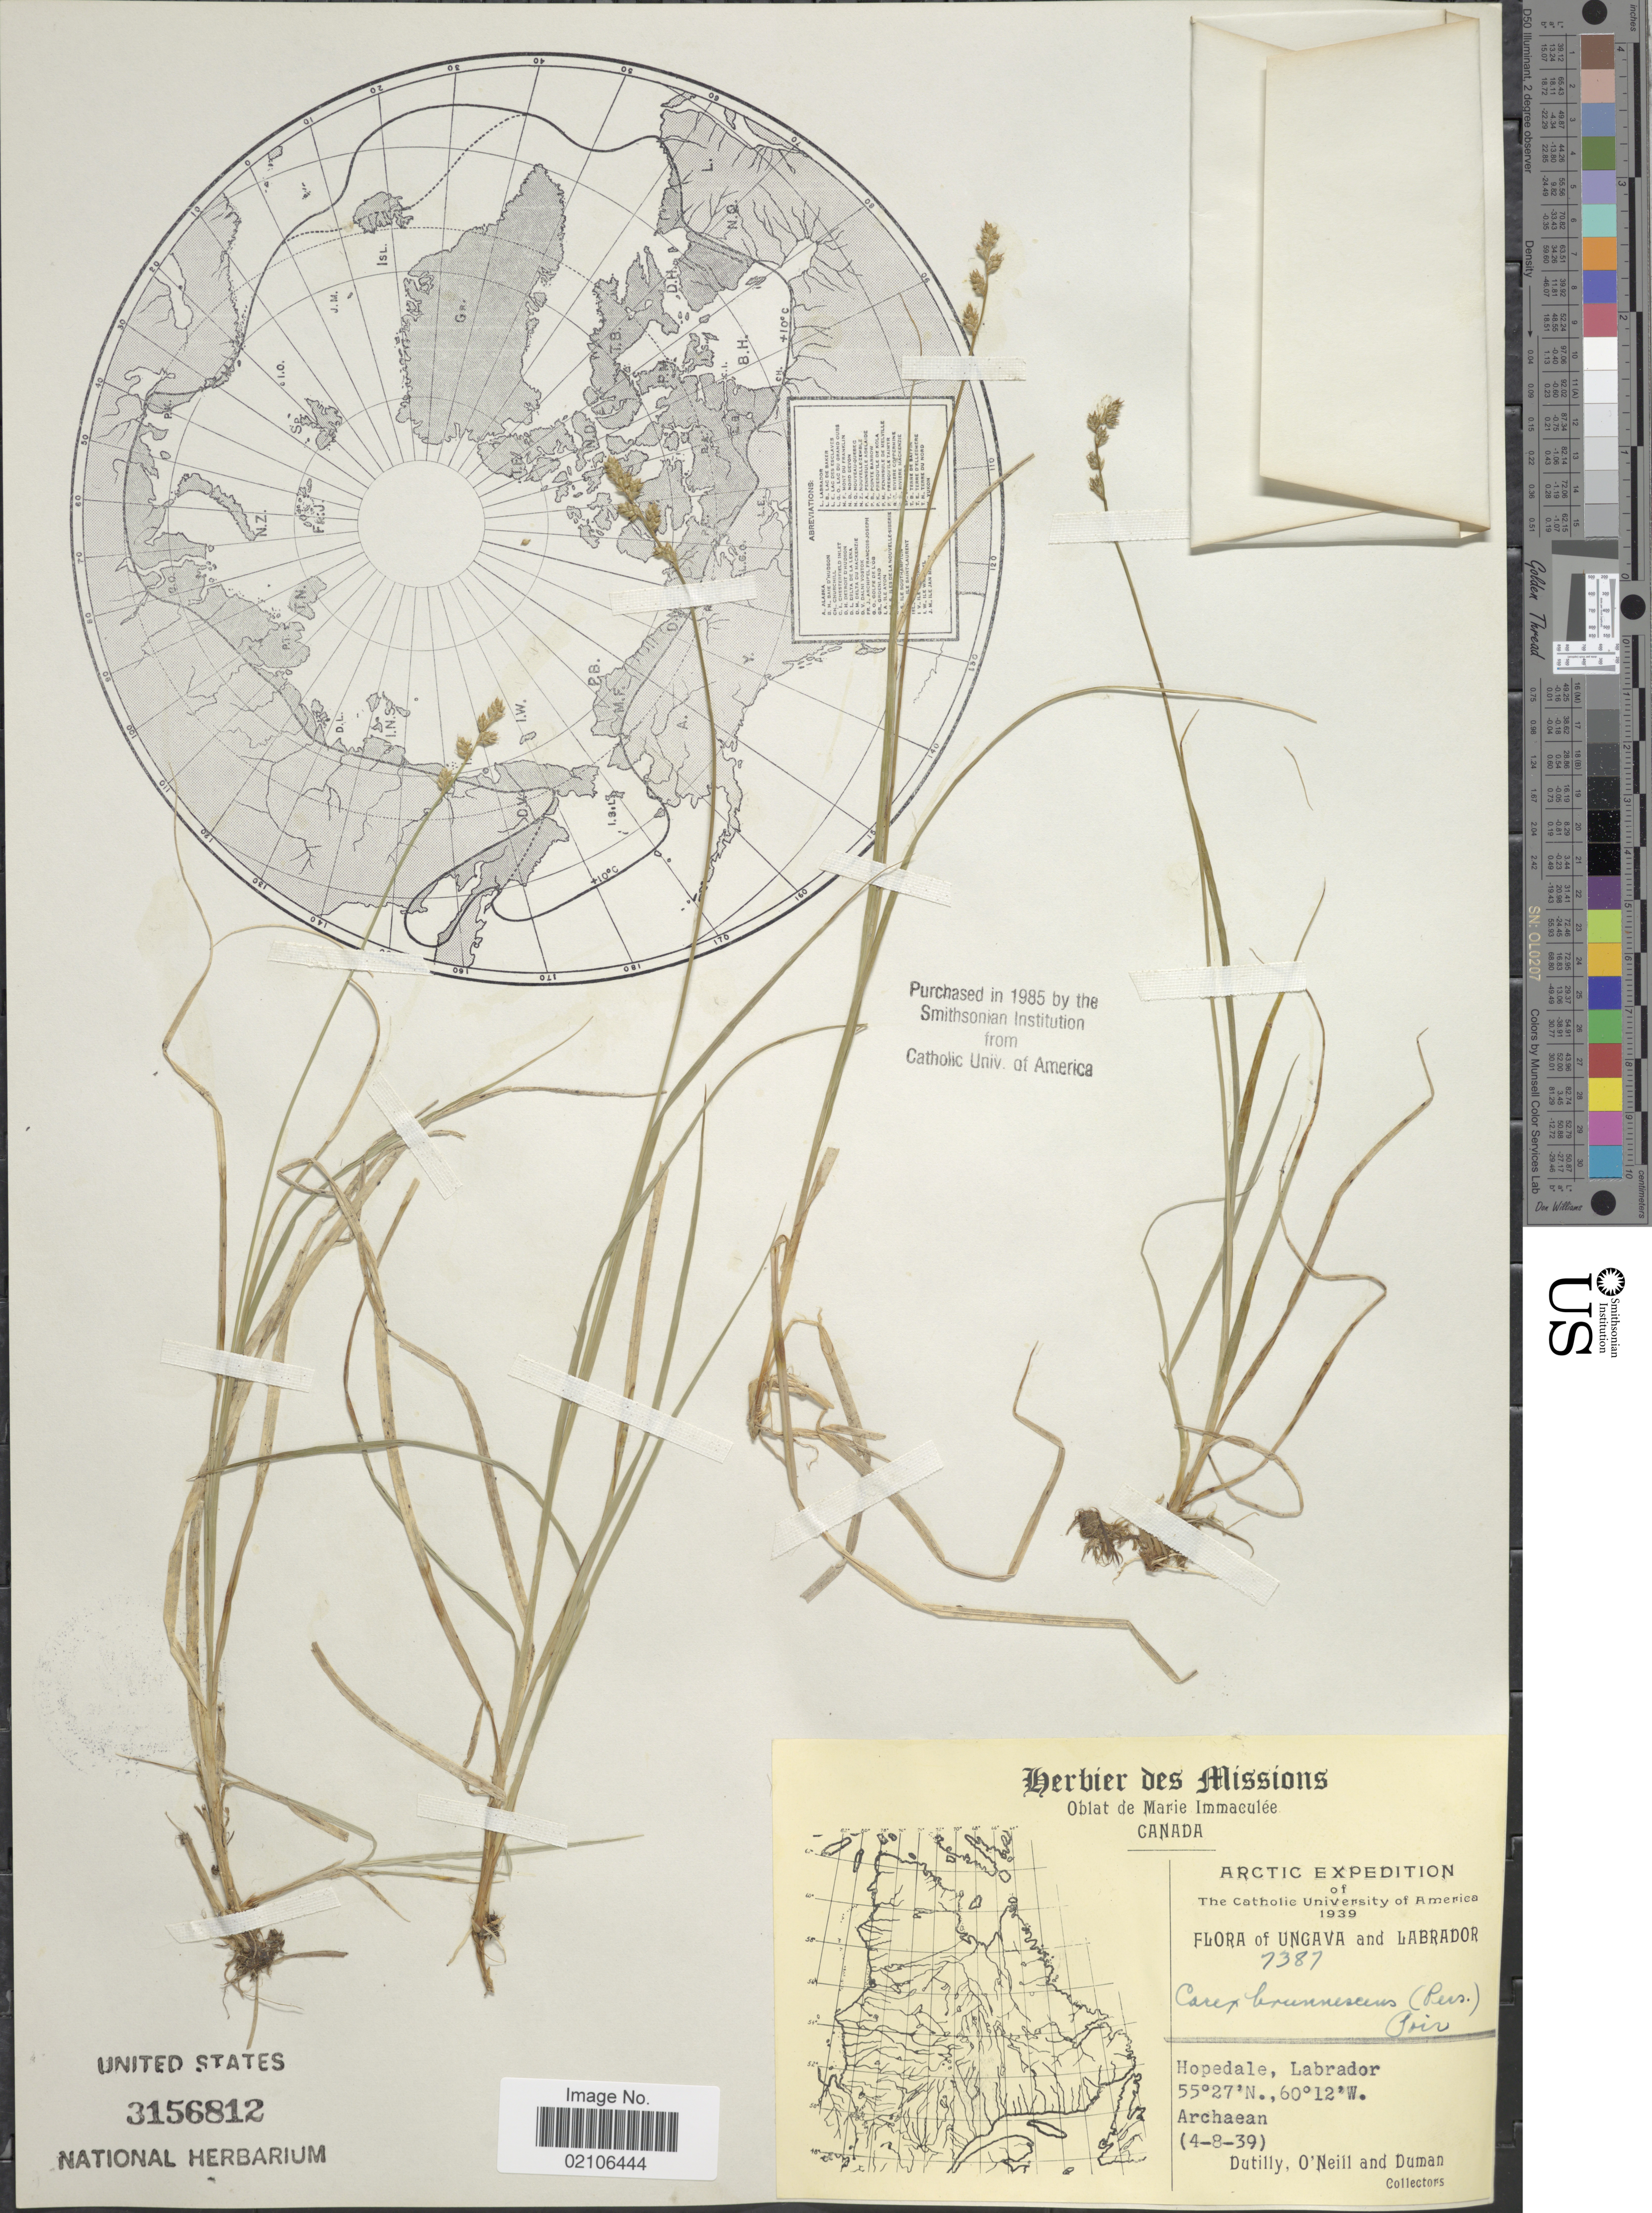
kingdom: Plantae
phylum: Tracheophyta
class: Liliopsida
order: Poales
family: Cyperaceae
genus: Carex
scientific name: Carex brunnescens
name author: (Pers.) Poir.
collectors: -. Dutilly, O'Neil & -. Duman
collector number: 7387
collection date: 1939-08-04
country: Canada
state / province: Newfoundland and Labrador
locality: Arctic, Ungava and Labrador, Hopedale, Labrador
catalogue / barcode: US 3156812